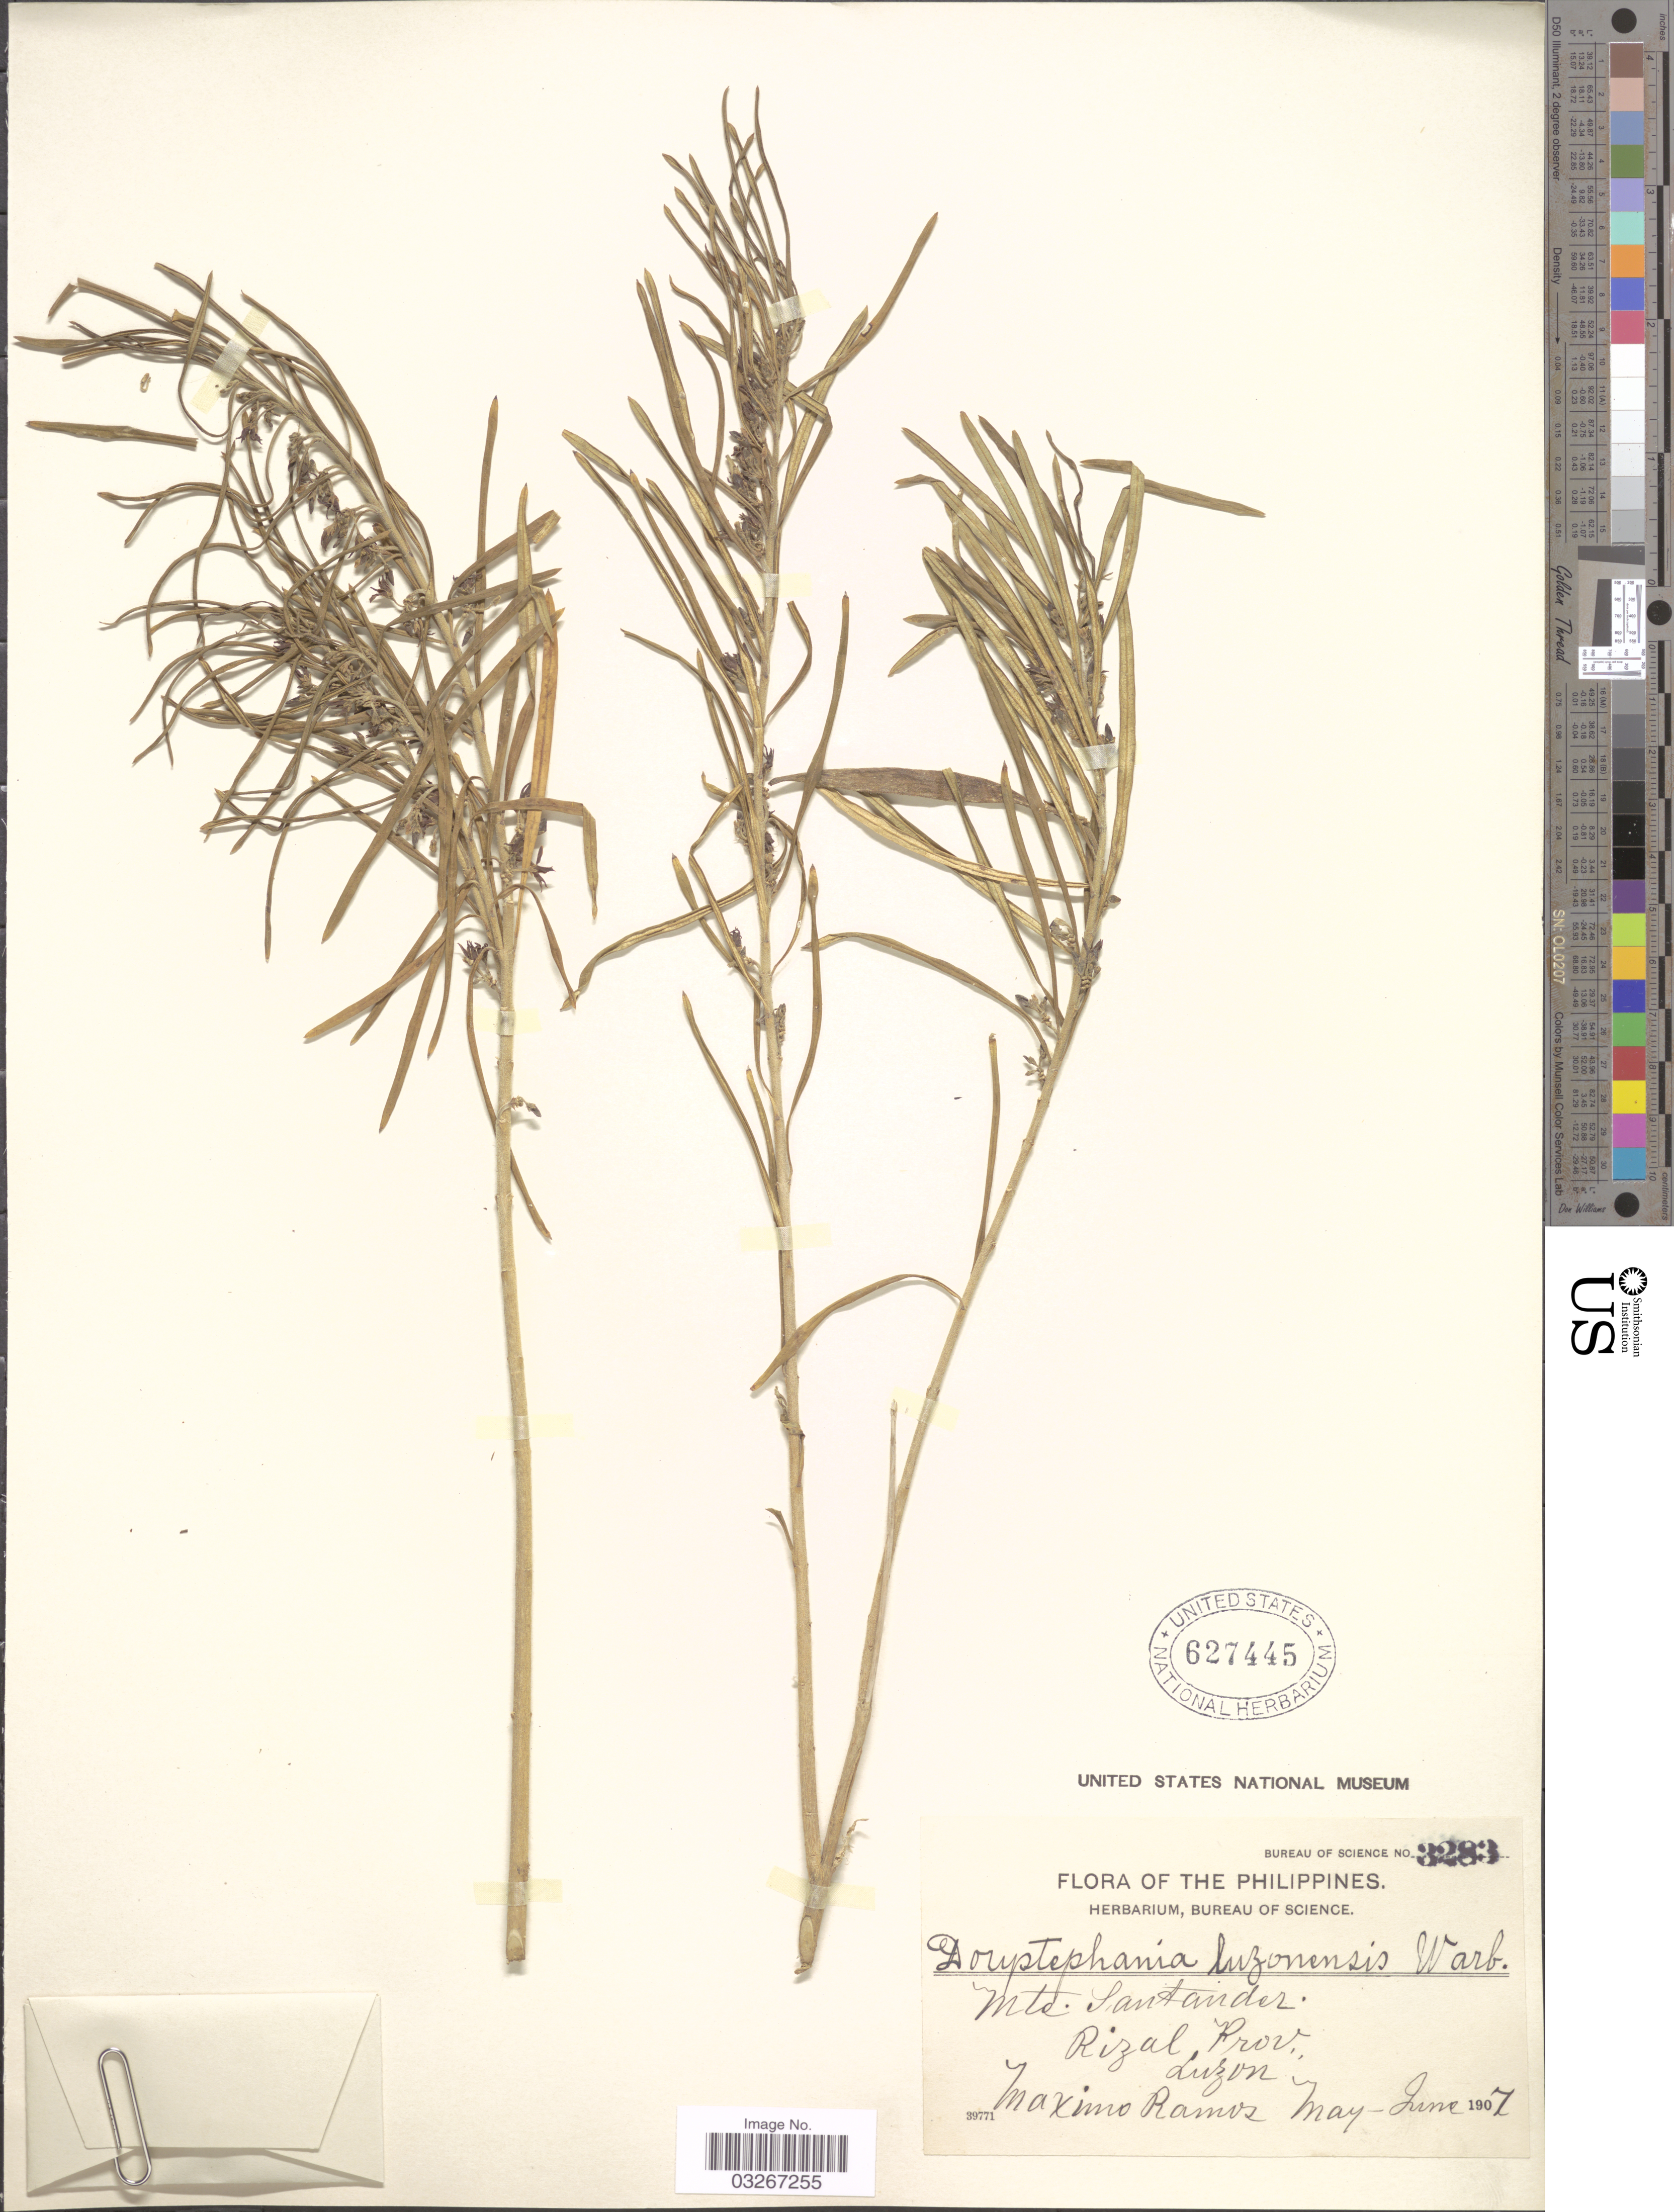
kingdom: Plantae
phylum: Tracheophyta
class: Magnoliopsida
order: Gentianales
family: Apocynaceae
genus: Dorystephania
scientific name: Dorystephania luzonensis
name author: Warb.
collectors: M. Ramos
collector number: Bureau of Science 3283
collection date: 1907-05/1907-06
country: Philippines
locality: Mts. Santander. Rizal Prov., Luzon.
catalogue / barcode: US 627445